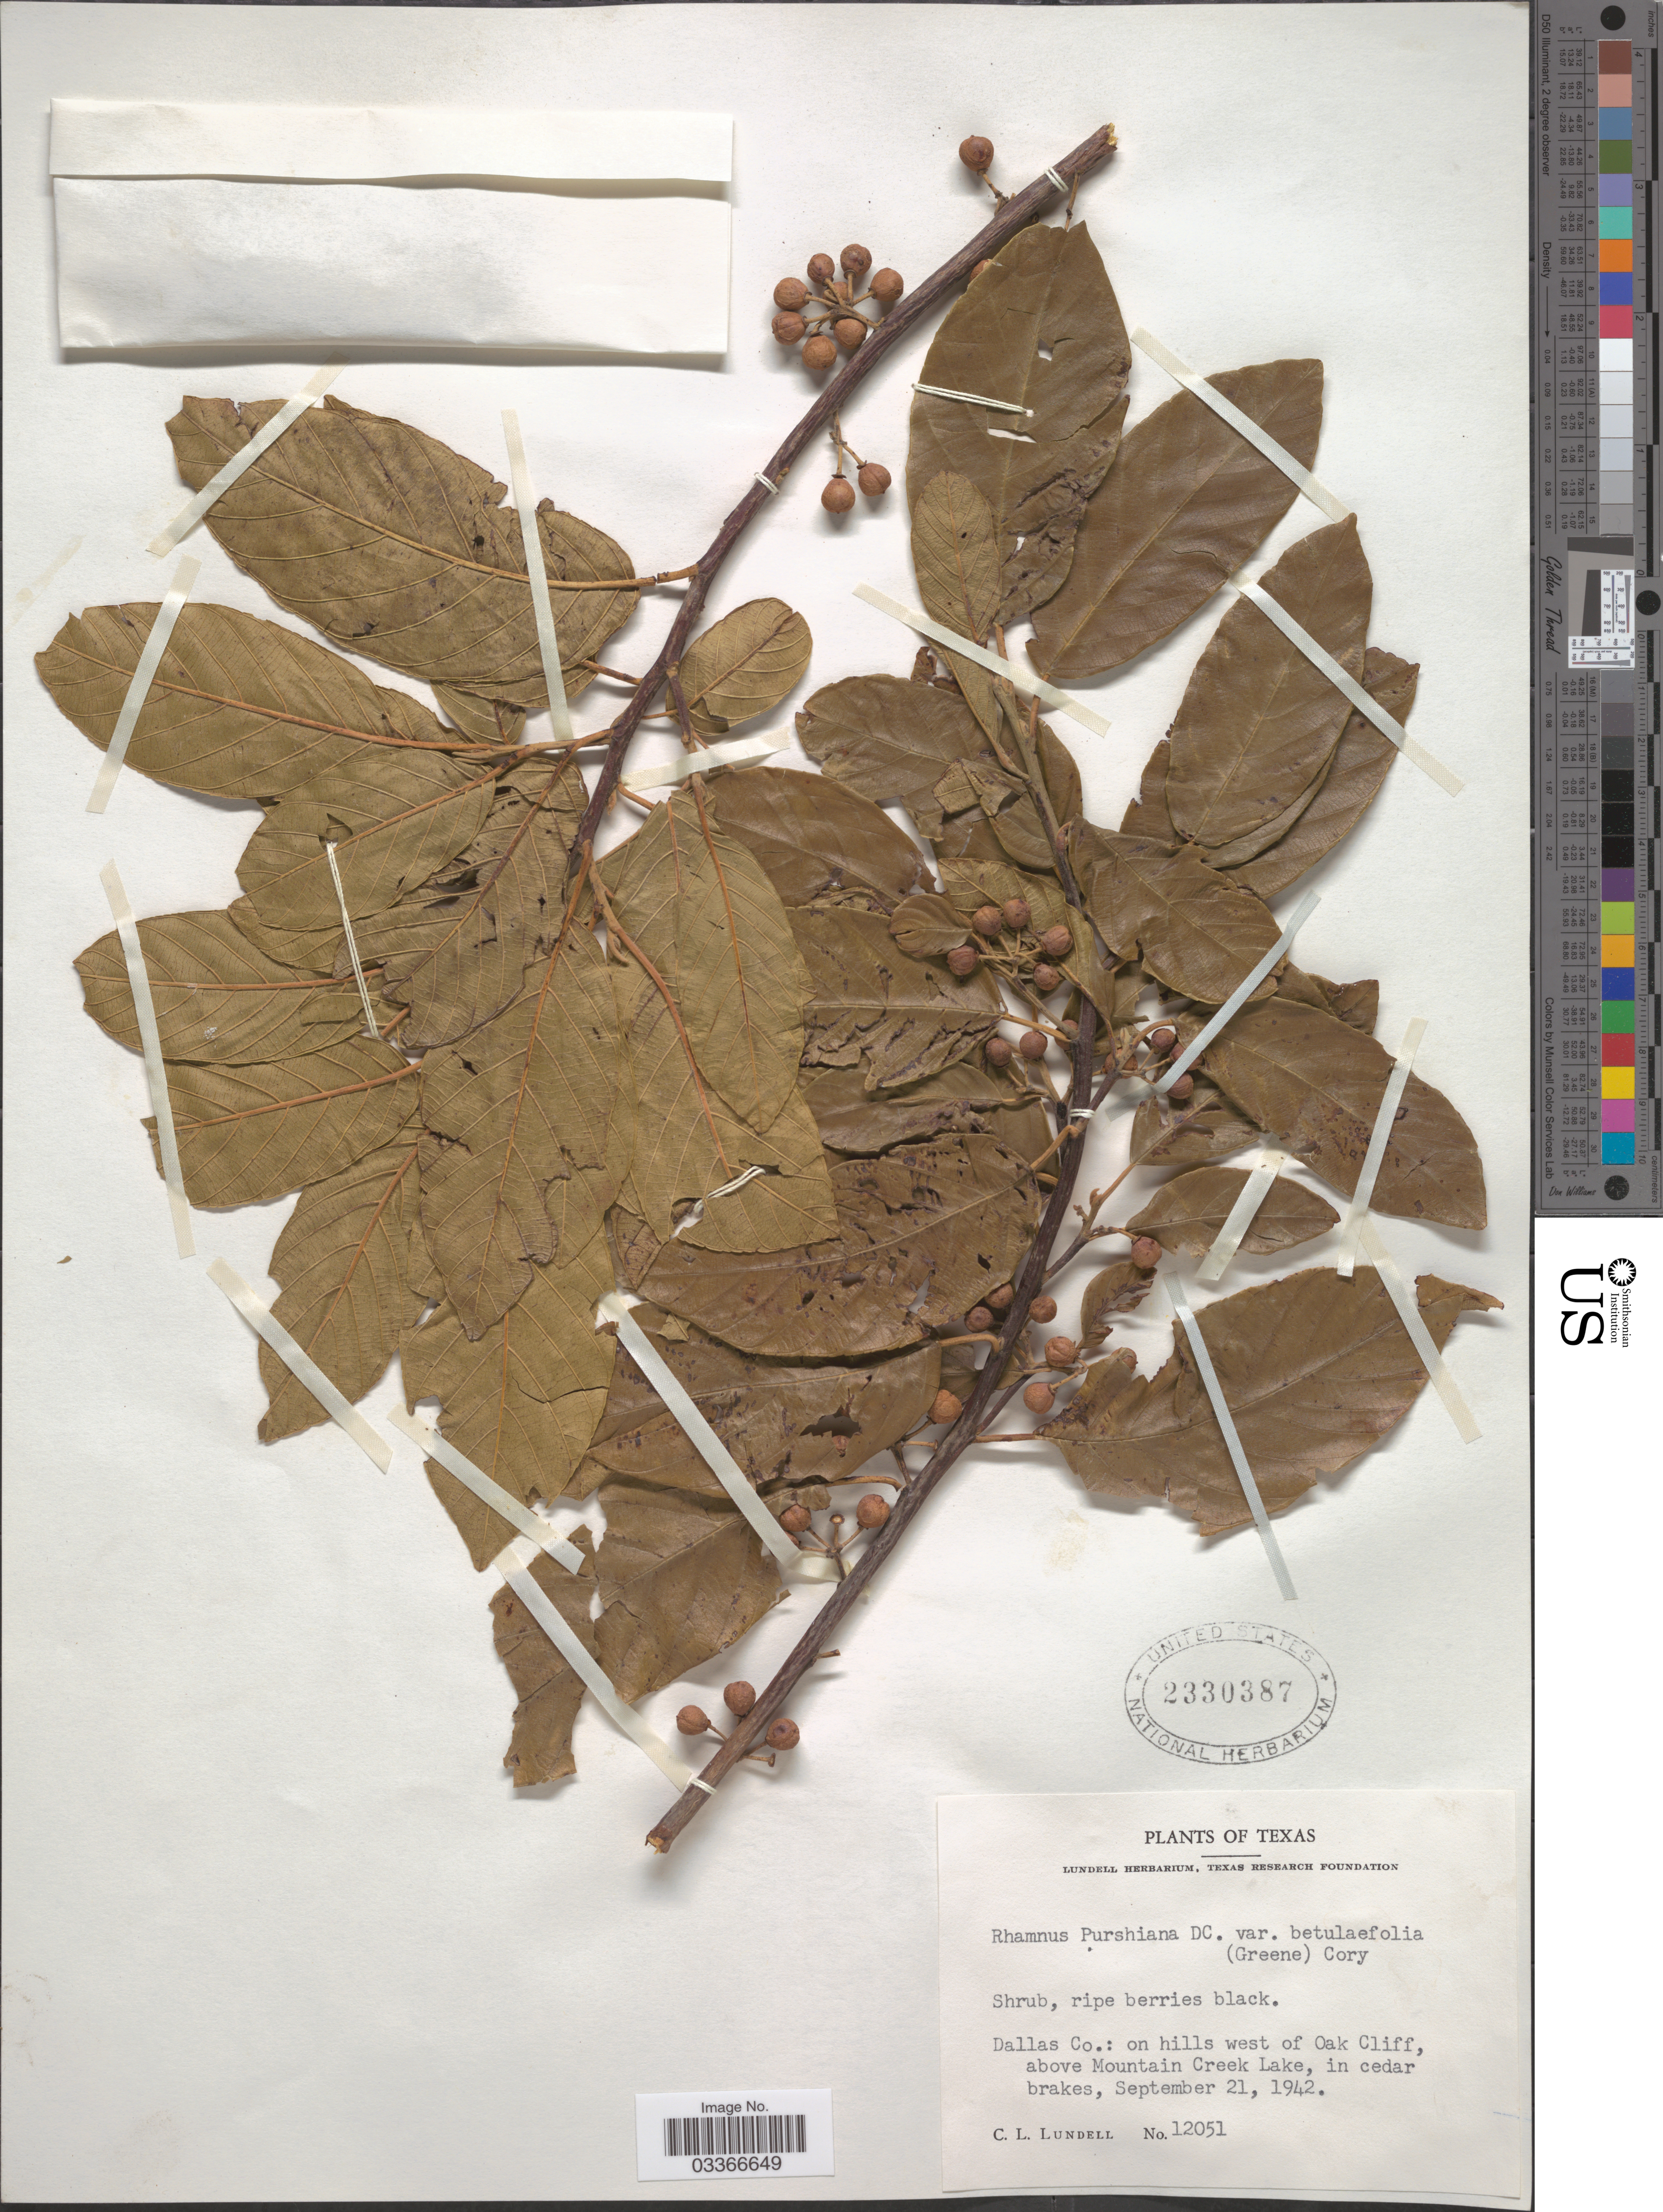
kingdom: Plantae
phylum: Tracheophyta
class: Magnoliopsida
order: Rosales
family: Rhamnaceae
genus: Rhamnus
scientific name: Rhamnus sp.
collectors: C. L. Lundell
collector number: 12051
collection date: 1942-09-21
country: United States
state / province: Texas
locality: Dallas Co.: on hills west of Oak Cliff, above Mountain Creek Lake.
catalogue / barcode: US 2330387